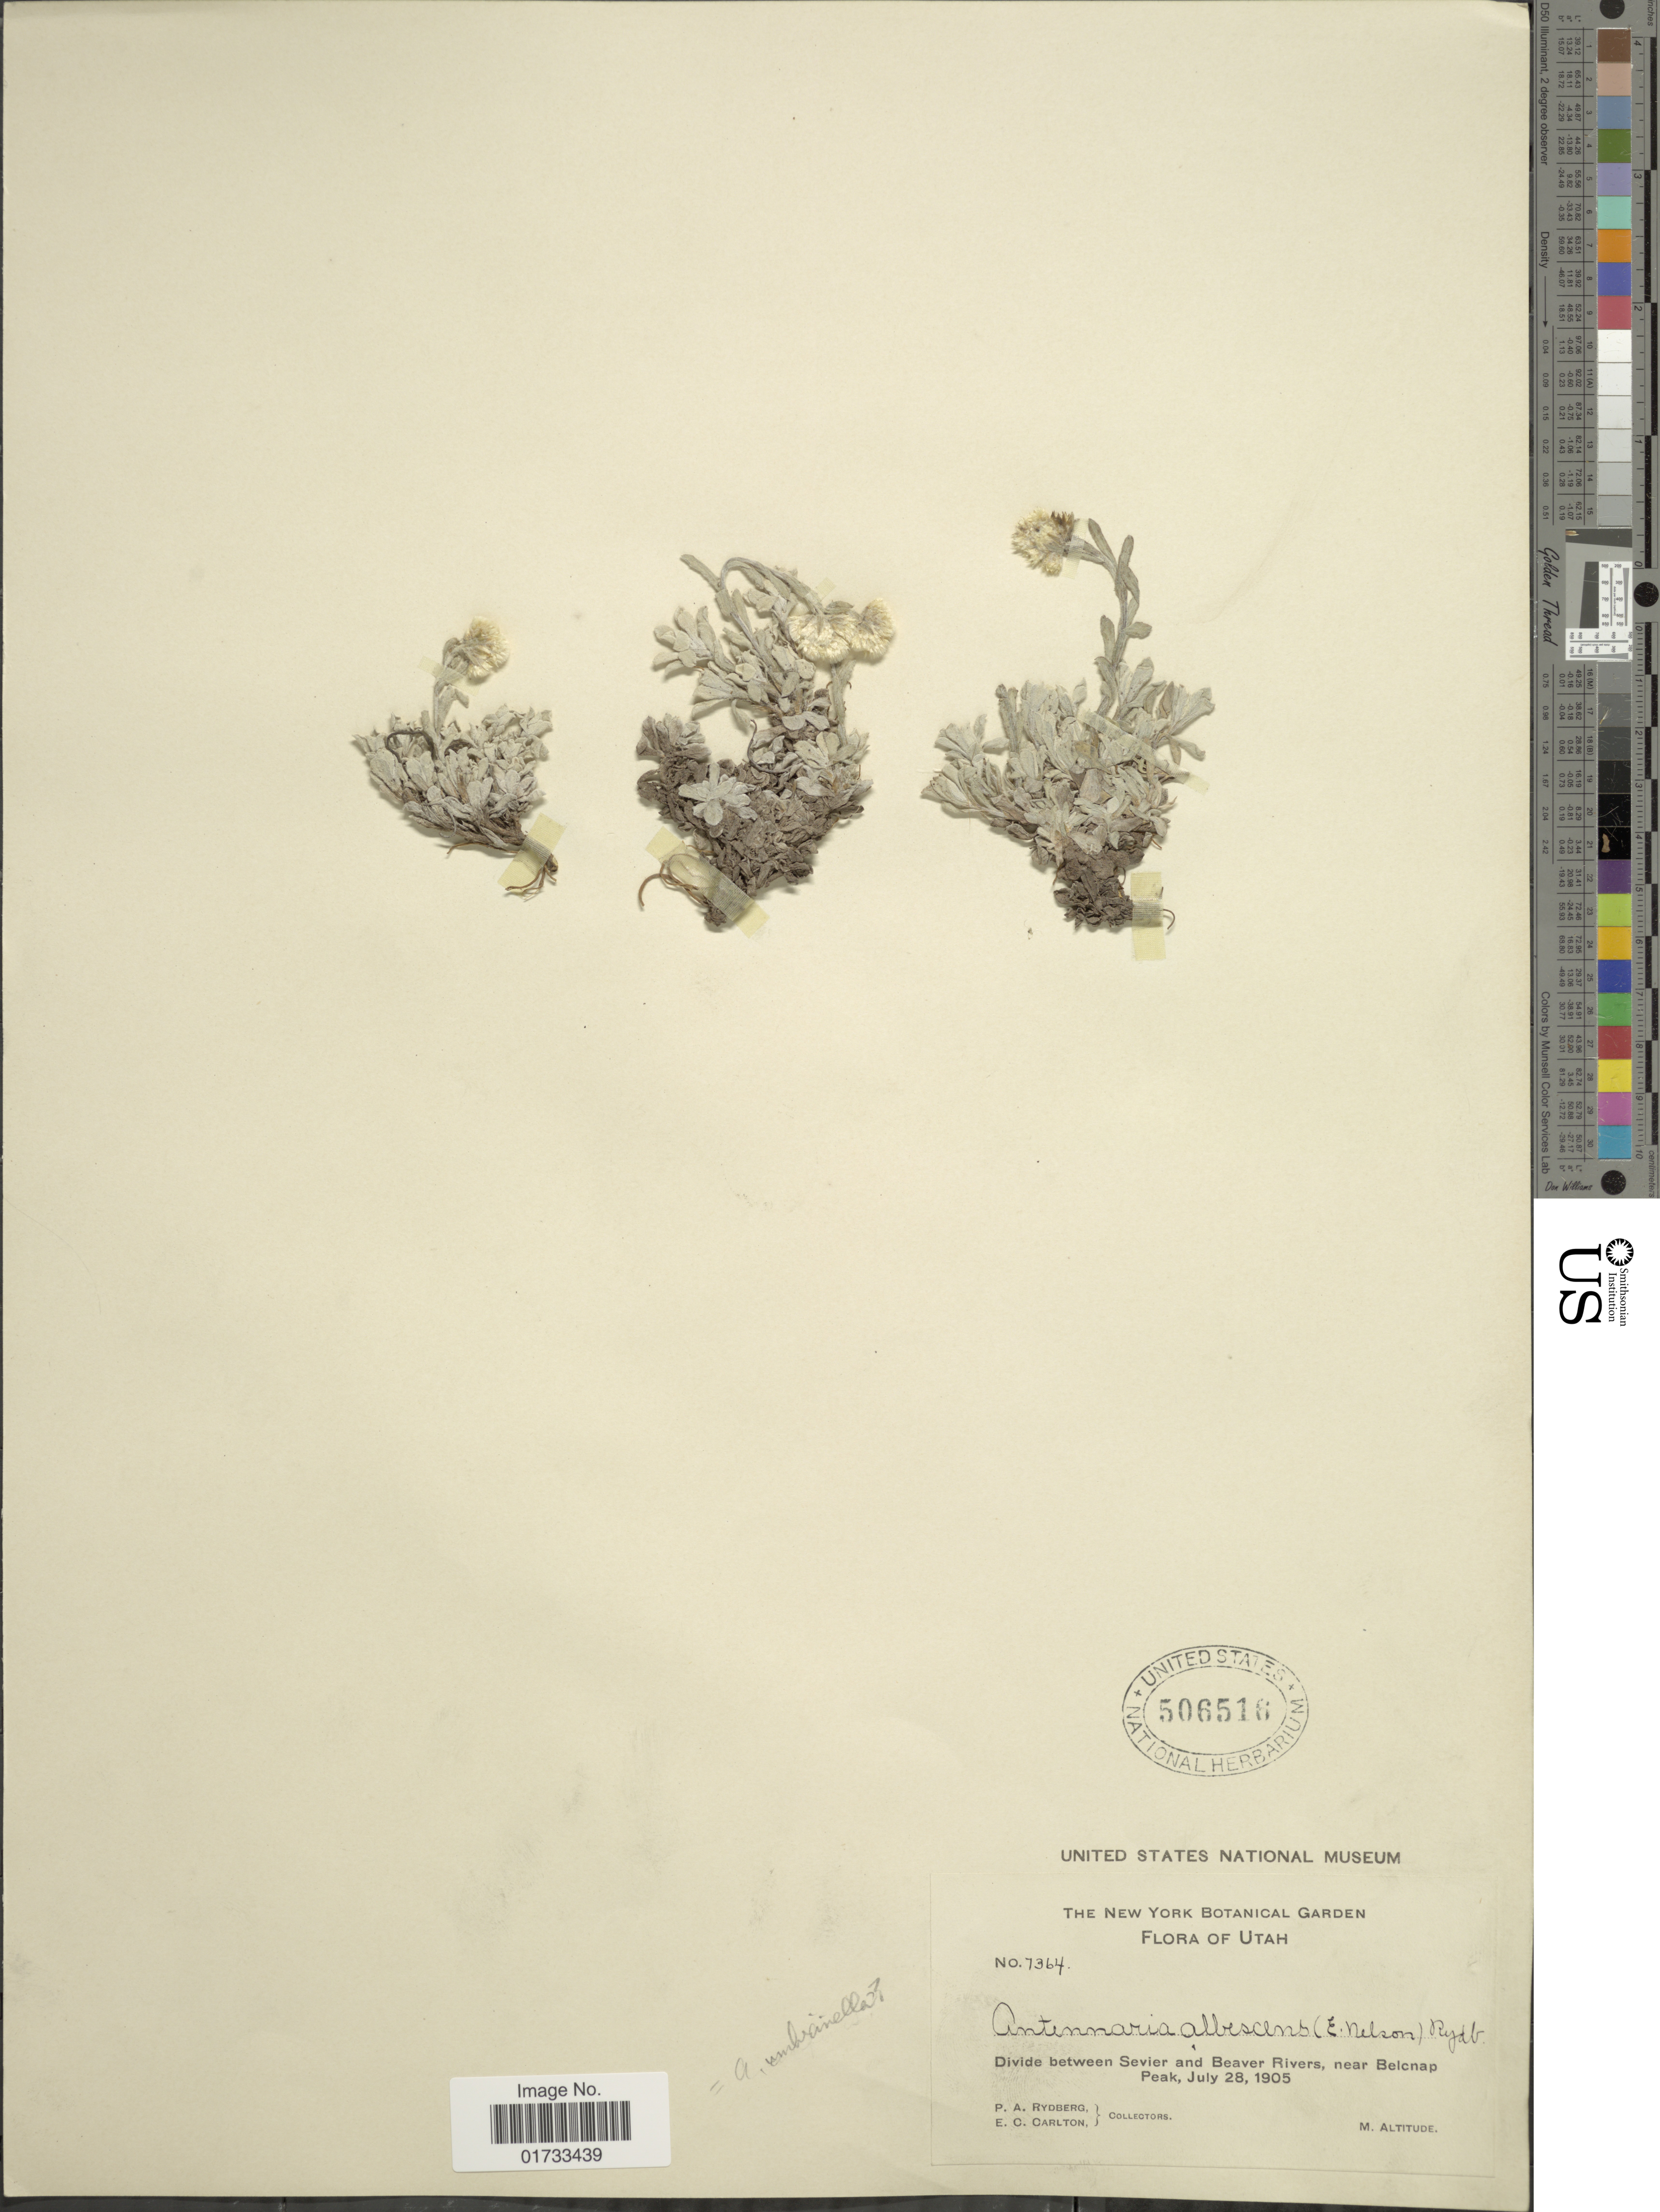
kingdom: Plantae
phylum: Tracheophyta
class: Magnoliopsida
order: Asterales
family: Asteraceae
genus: Antennaria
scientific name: Antennaria umbrinella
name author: Rydb.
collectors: P. A. Rydberg & E. Carlton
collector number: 7364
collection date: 1905-07-28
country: United States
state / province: Utah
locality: Divide between Sevier and Beaver Rivers, near Belcnap Peak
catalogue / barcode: US 506516